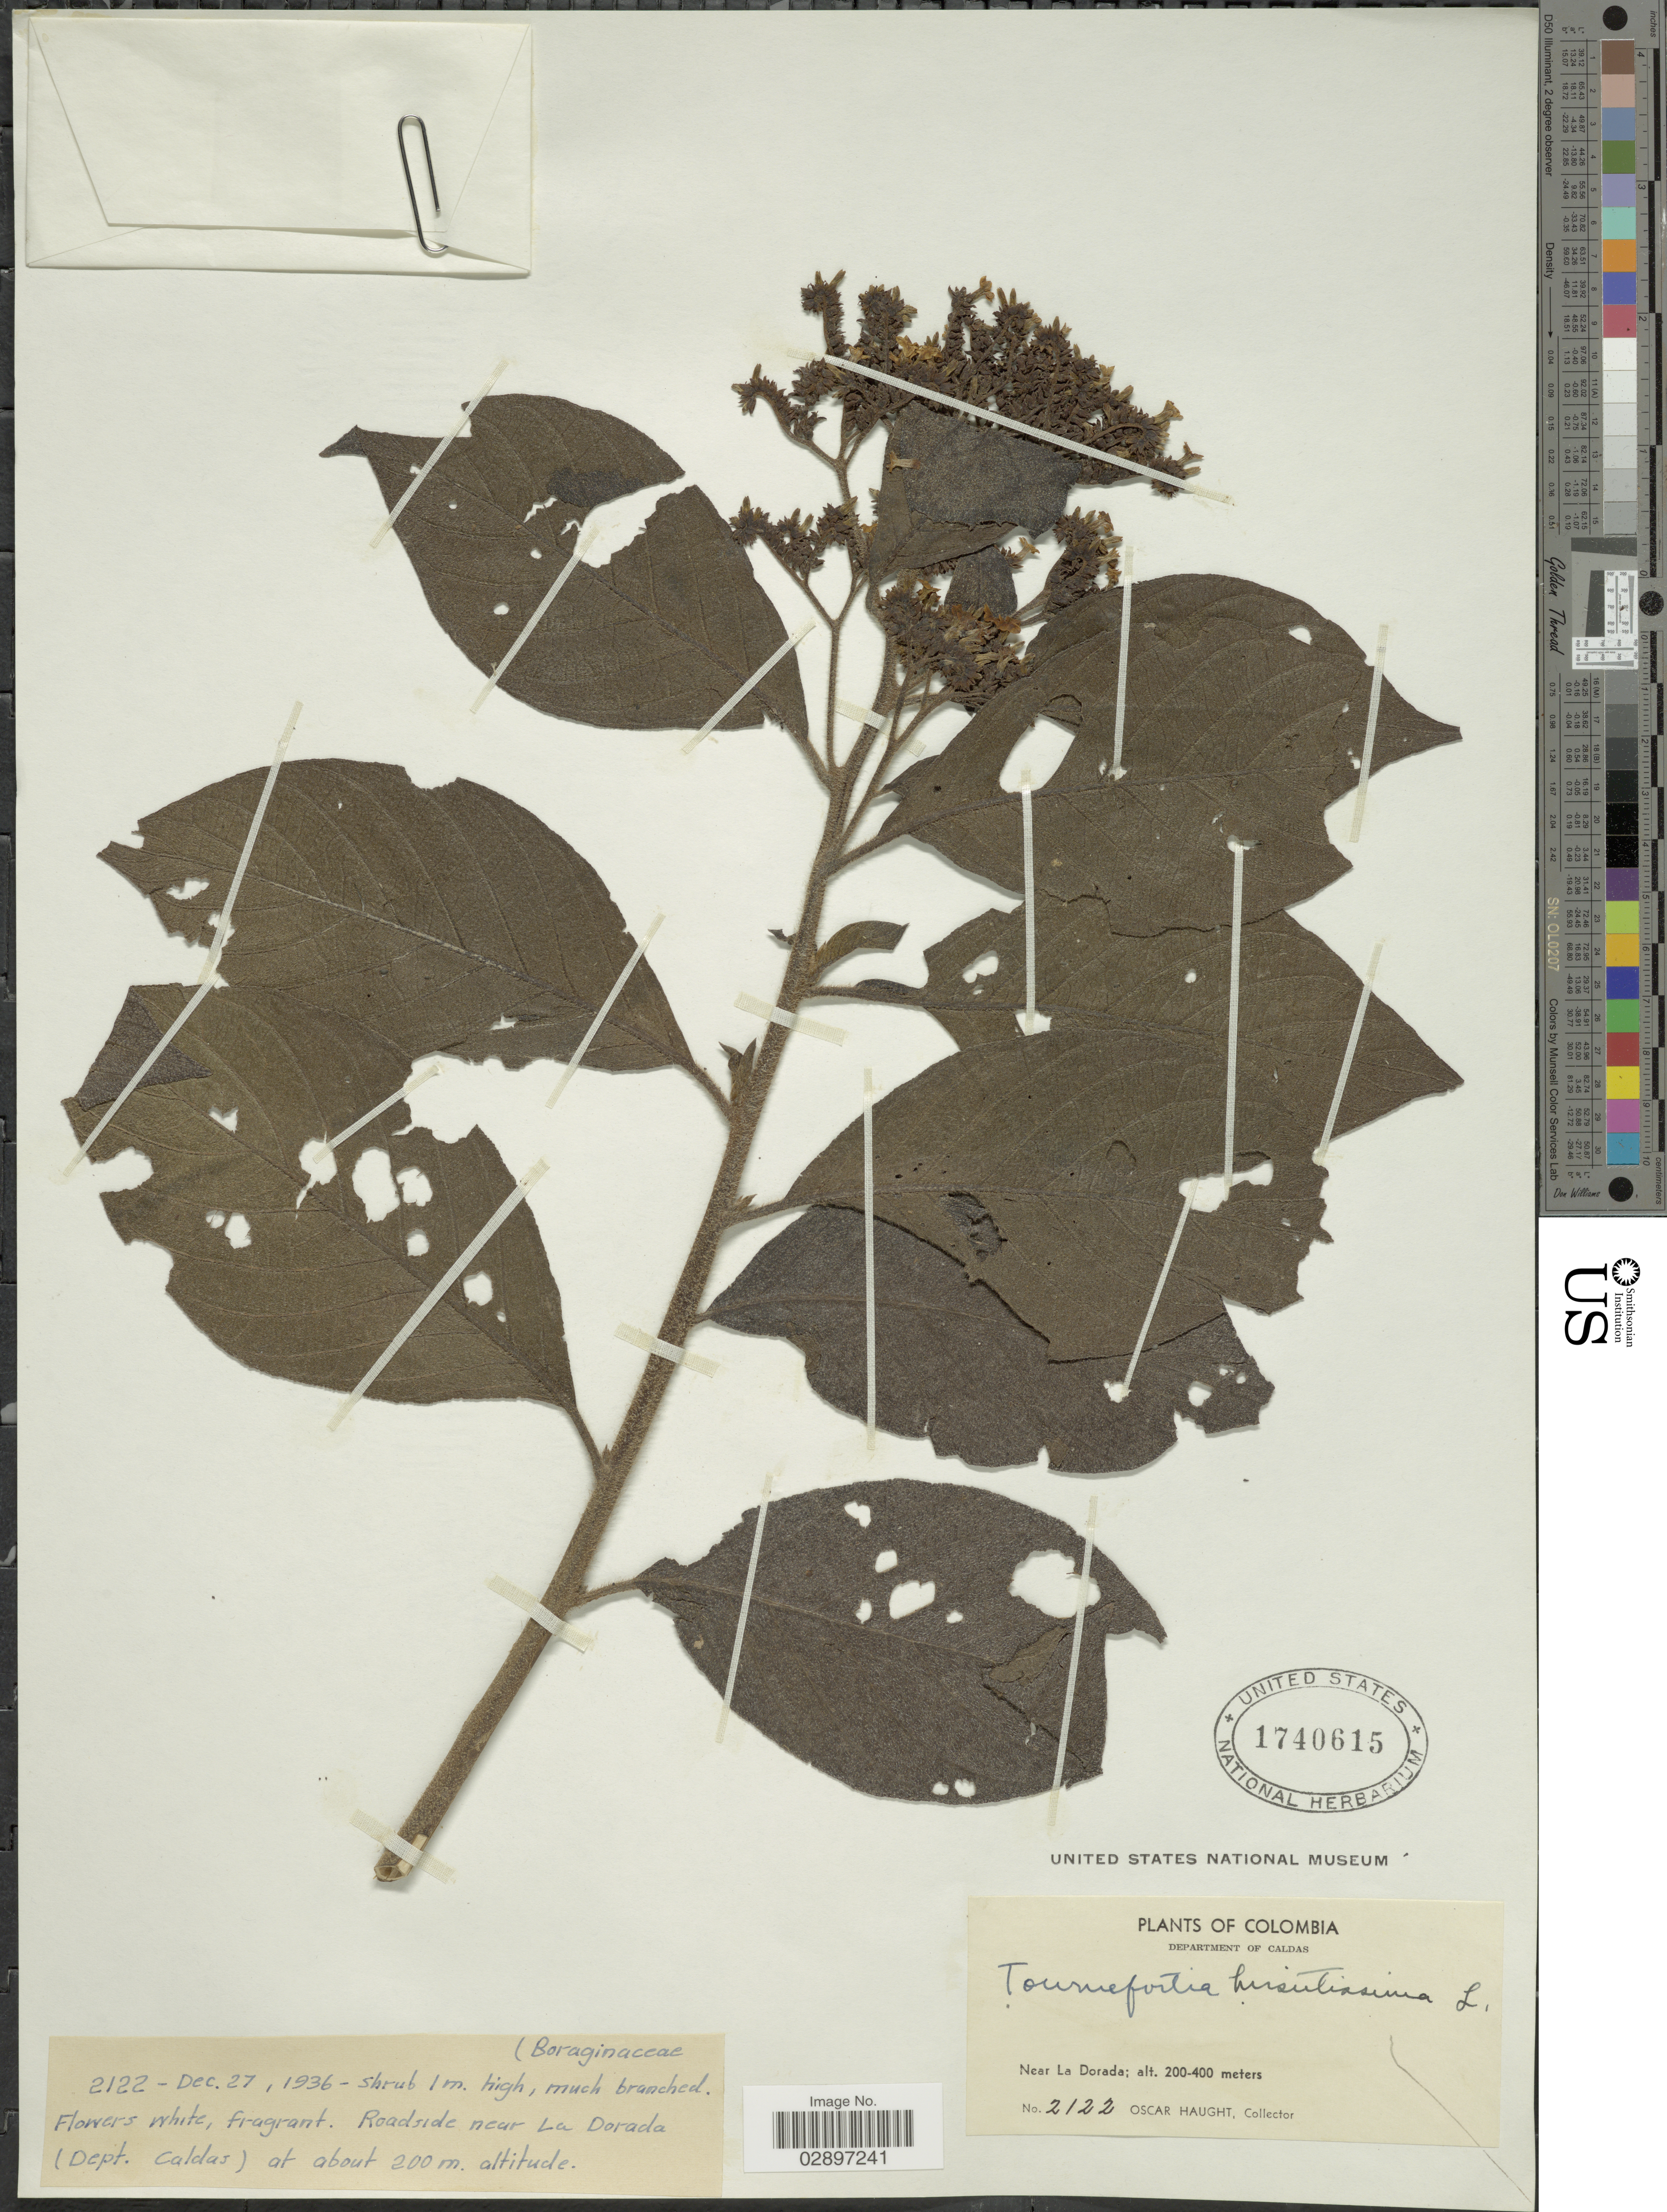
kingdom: Plantae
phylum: Tracheophyta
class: Magnoliopsida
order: Boraginales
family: Heliotropiaceae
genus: Tournefortia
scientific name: Tournefortia hirsutissima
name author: L.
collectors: O. L. Haught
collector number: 2122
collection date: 1936-12-27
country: Colombia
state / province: Caldas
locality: Roadside near la Dorada (Dept. Caldas), Department of Caldas.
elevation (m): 200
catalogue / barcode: US 1740615